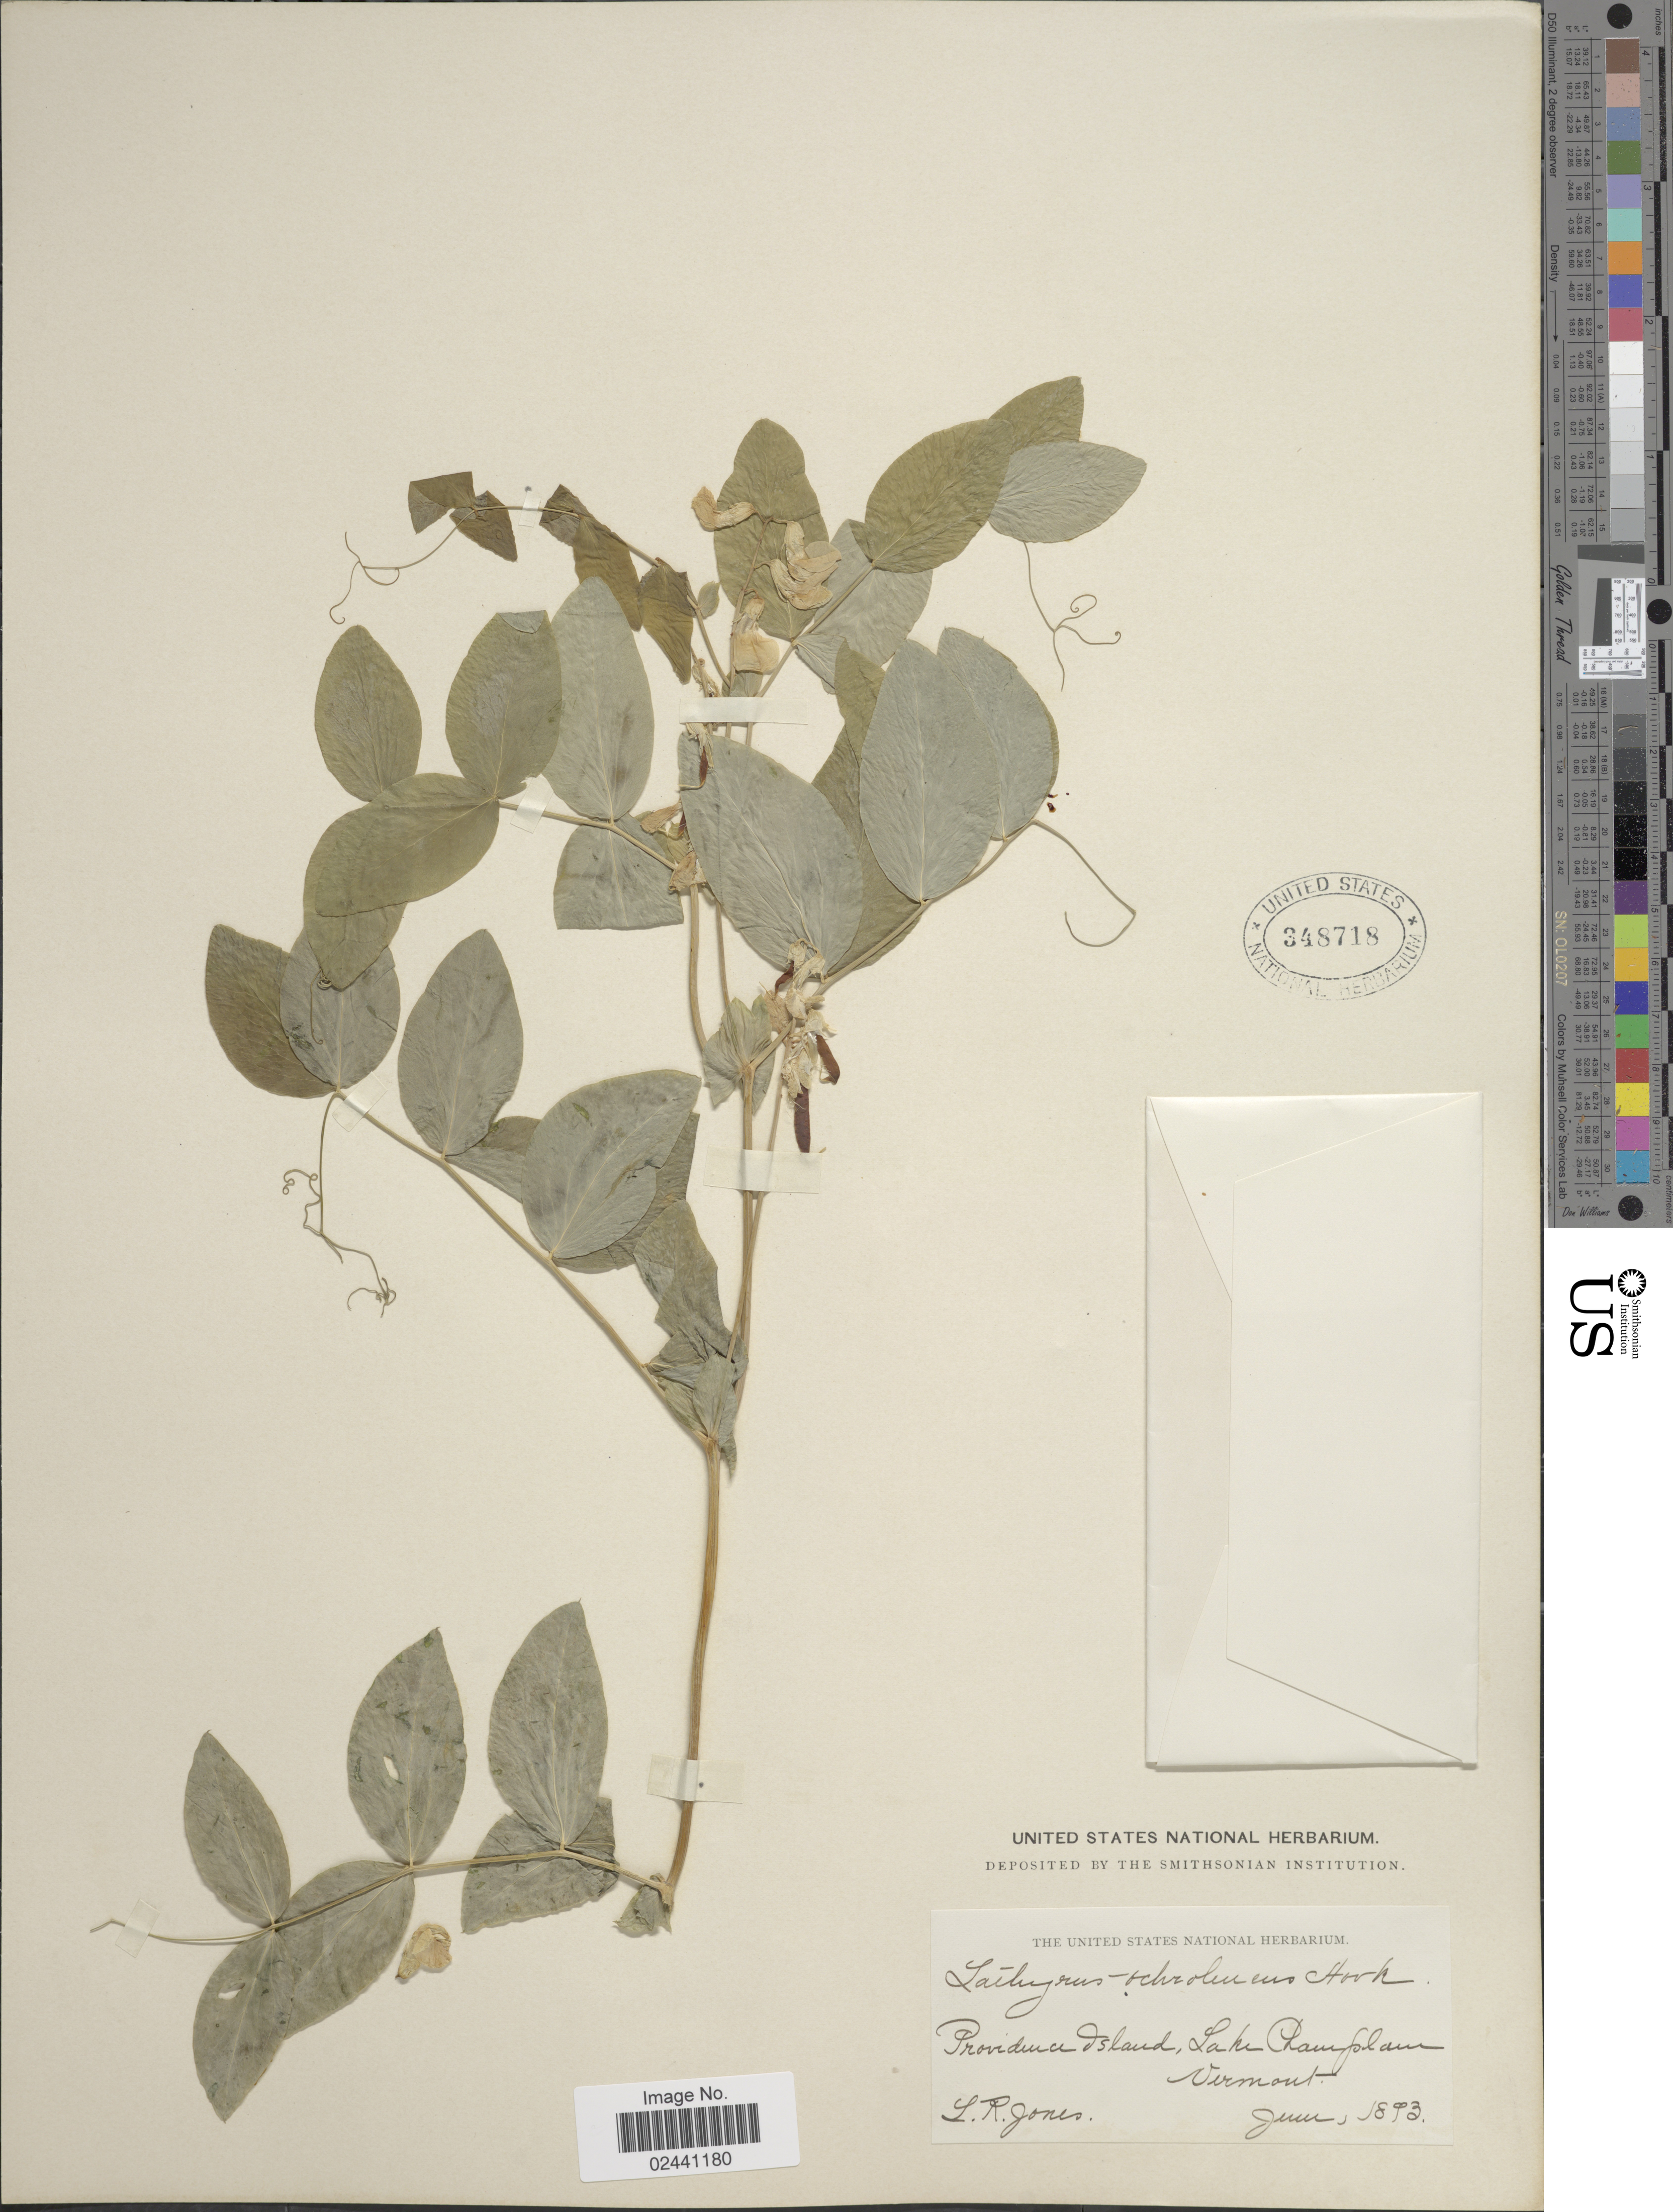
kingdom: Plantae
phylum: Tracheophyta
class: Magnoliopsida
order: Fabales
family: Fabaceae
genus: Lathyrus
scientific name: Lathyrus ochroleucus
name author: Hook.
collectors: L. R. Jones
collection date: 1893-06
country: United States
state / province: Vermont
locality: Providence Island, Lake Champlain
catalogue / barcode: US 348718